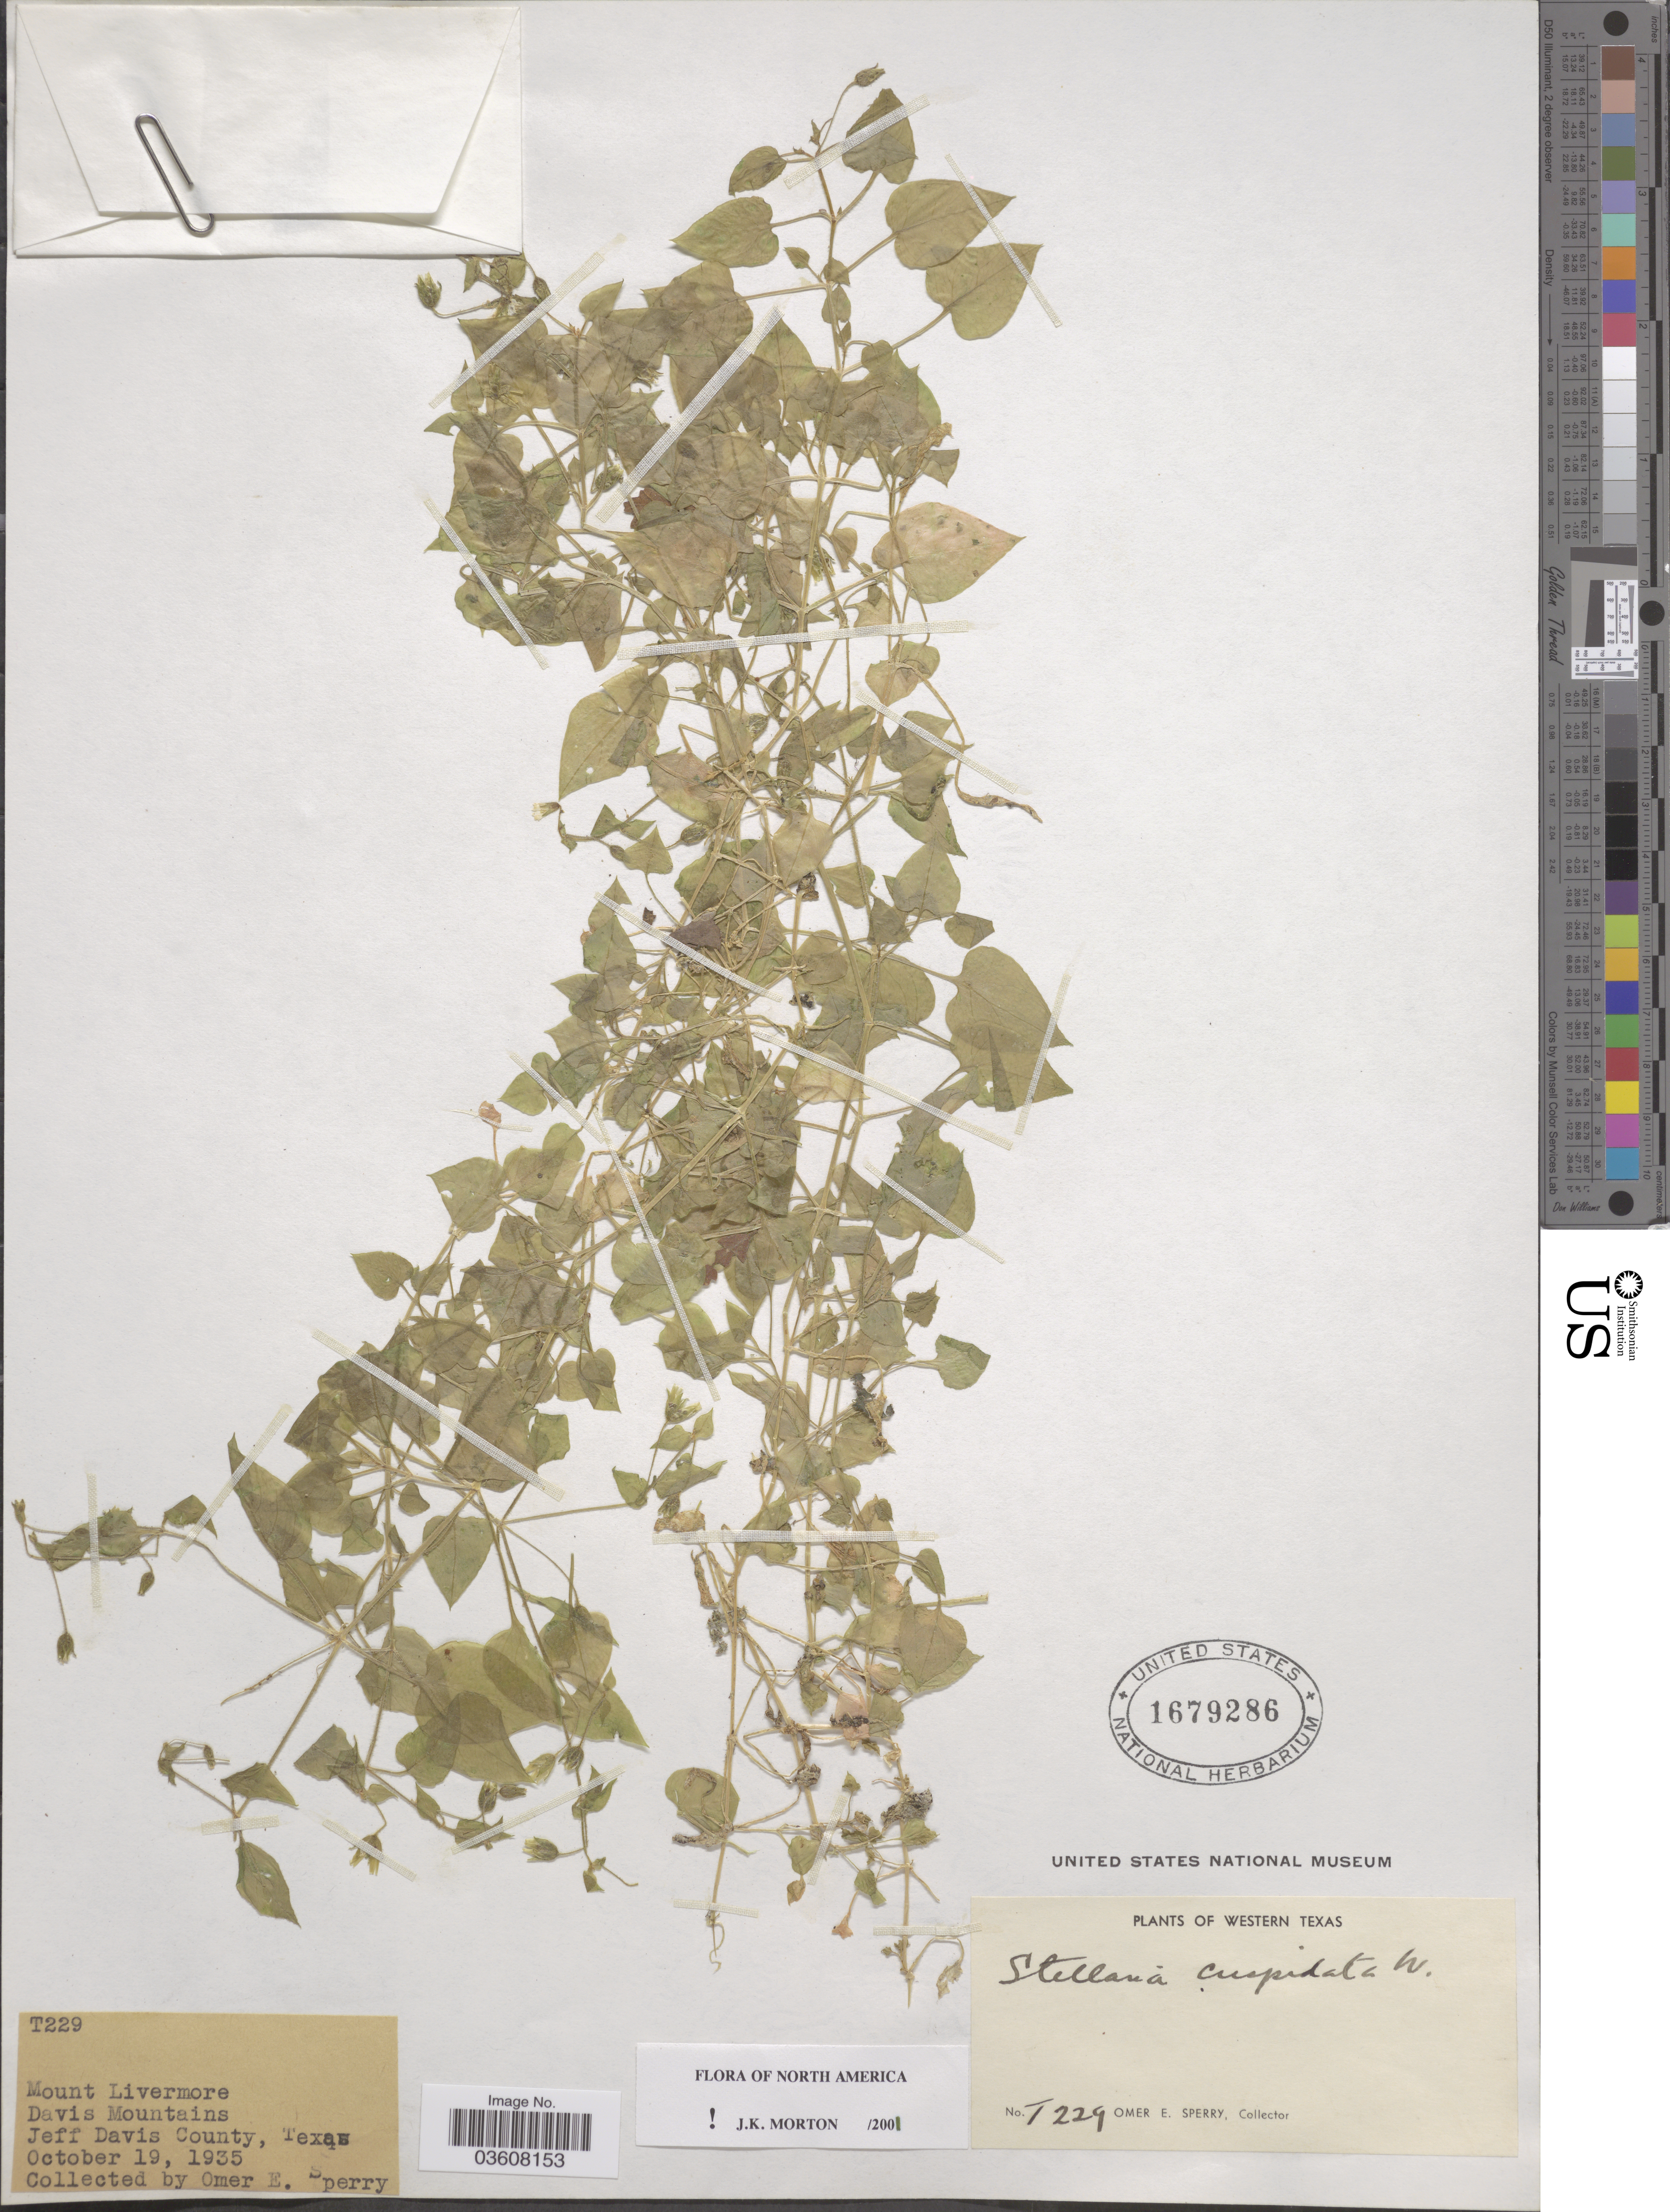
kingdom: Plantae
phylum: Tracheophyta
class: Magnoliopsida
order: Caryophyllales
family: Caryophyllaceae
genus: Stellaria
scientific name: Stellaria cuspidata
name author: Willd. ex Schltdl.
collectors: O. E. Sperry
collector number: T229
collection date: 1935-10-19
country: United States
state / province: Texas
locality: Western Texas. Mount Livermore. Davis Mountains. Jeff Davis County.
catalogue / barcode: US 1679286